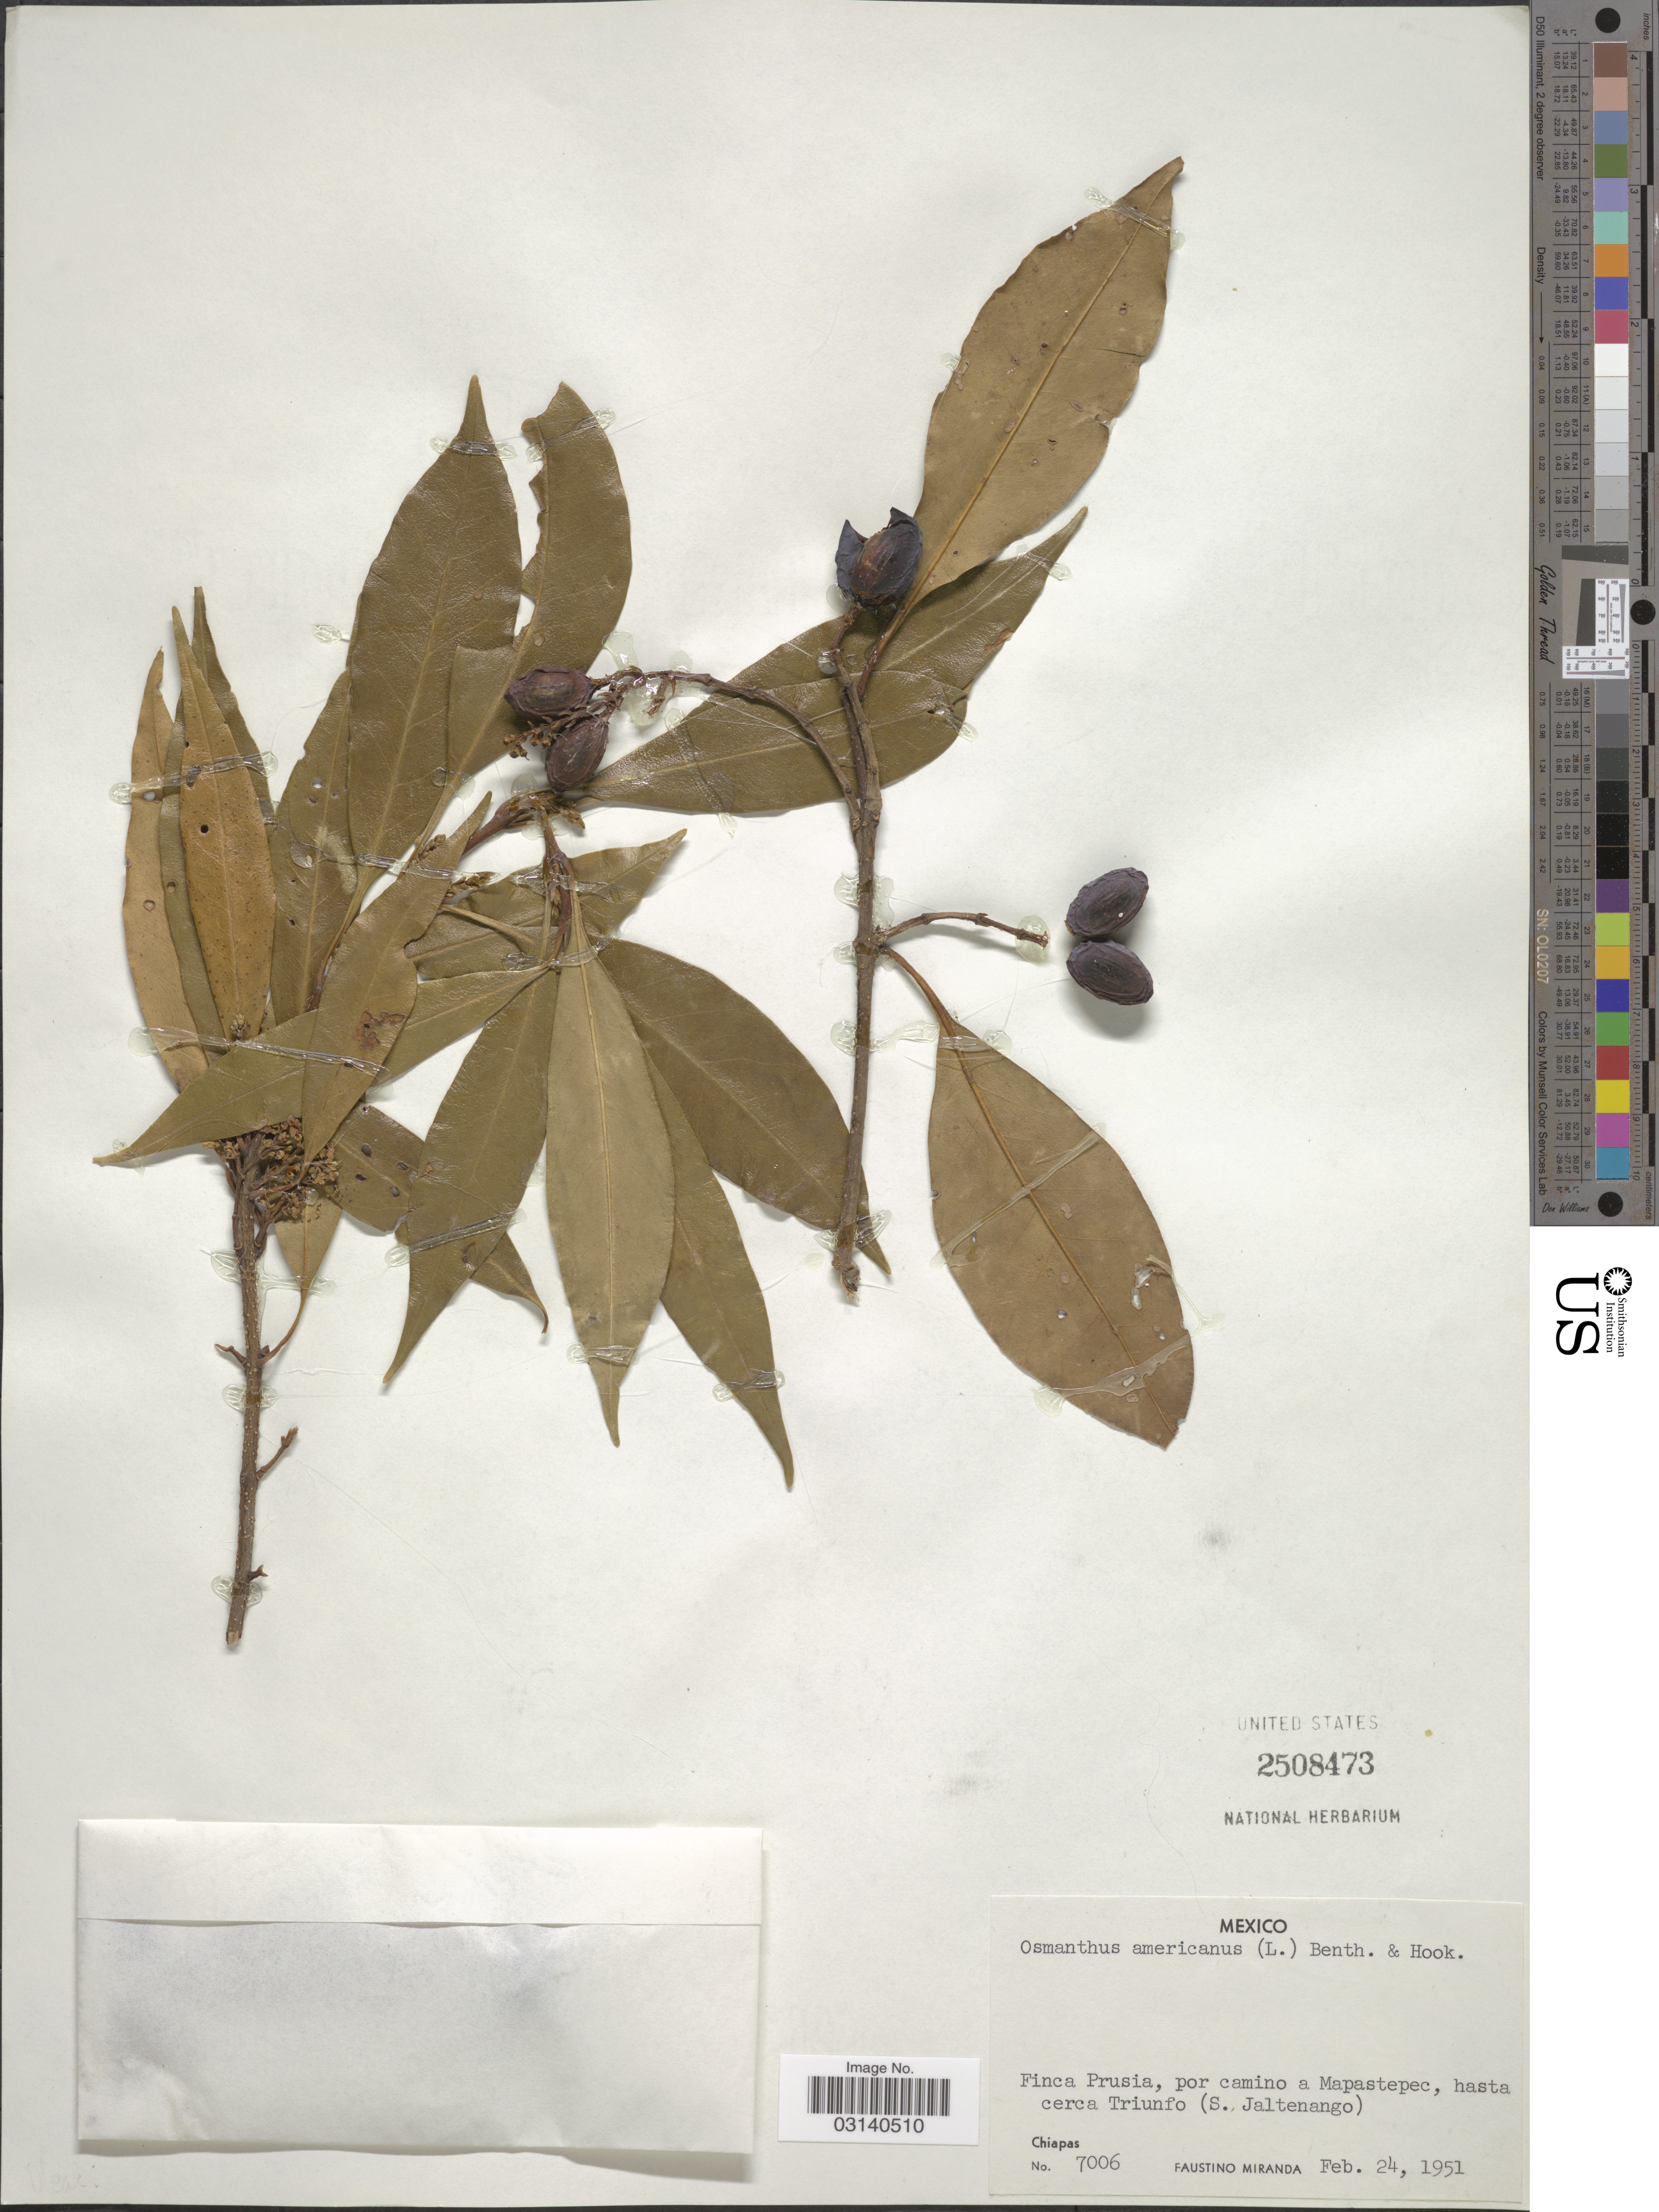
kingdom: Plantae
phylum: Tracheophyta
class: Magnoliopsida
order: Lamiales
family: Oleaceae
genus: Osmanthus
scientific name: Osmanthus americanus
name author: (L.) A. Gray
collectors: F. Miranda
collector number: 7006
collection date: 1951-02-24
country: Mexico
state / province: Chiapas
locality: Finca Prusia, por camino a Mapastepec, hasta cerca Triunfo (S. Jaltenango).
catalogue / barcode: US 2508473